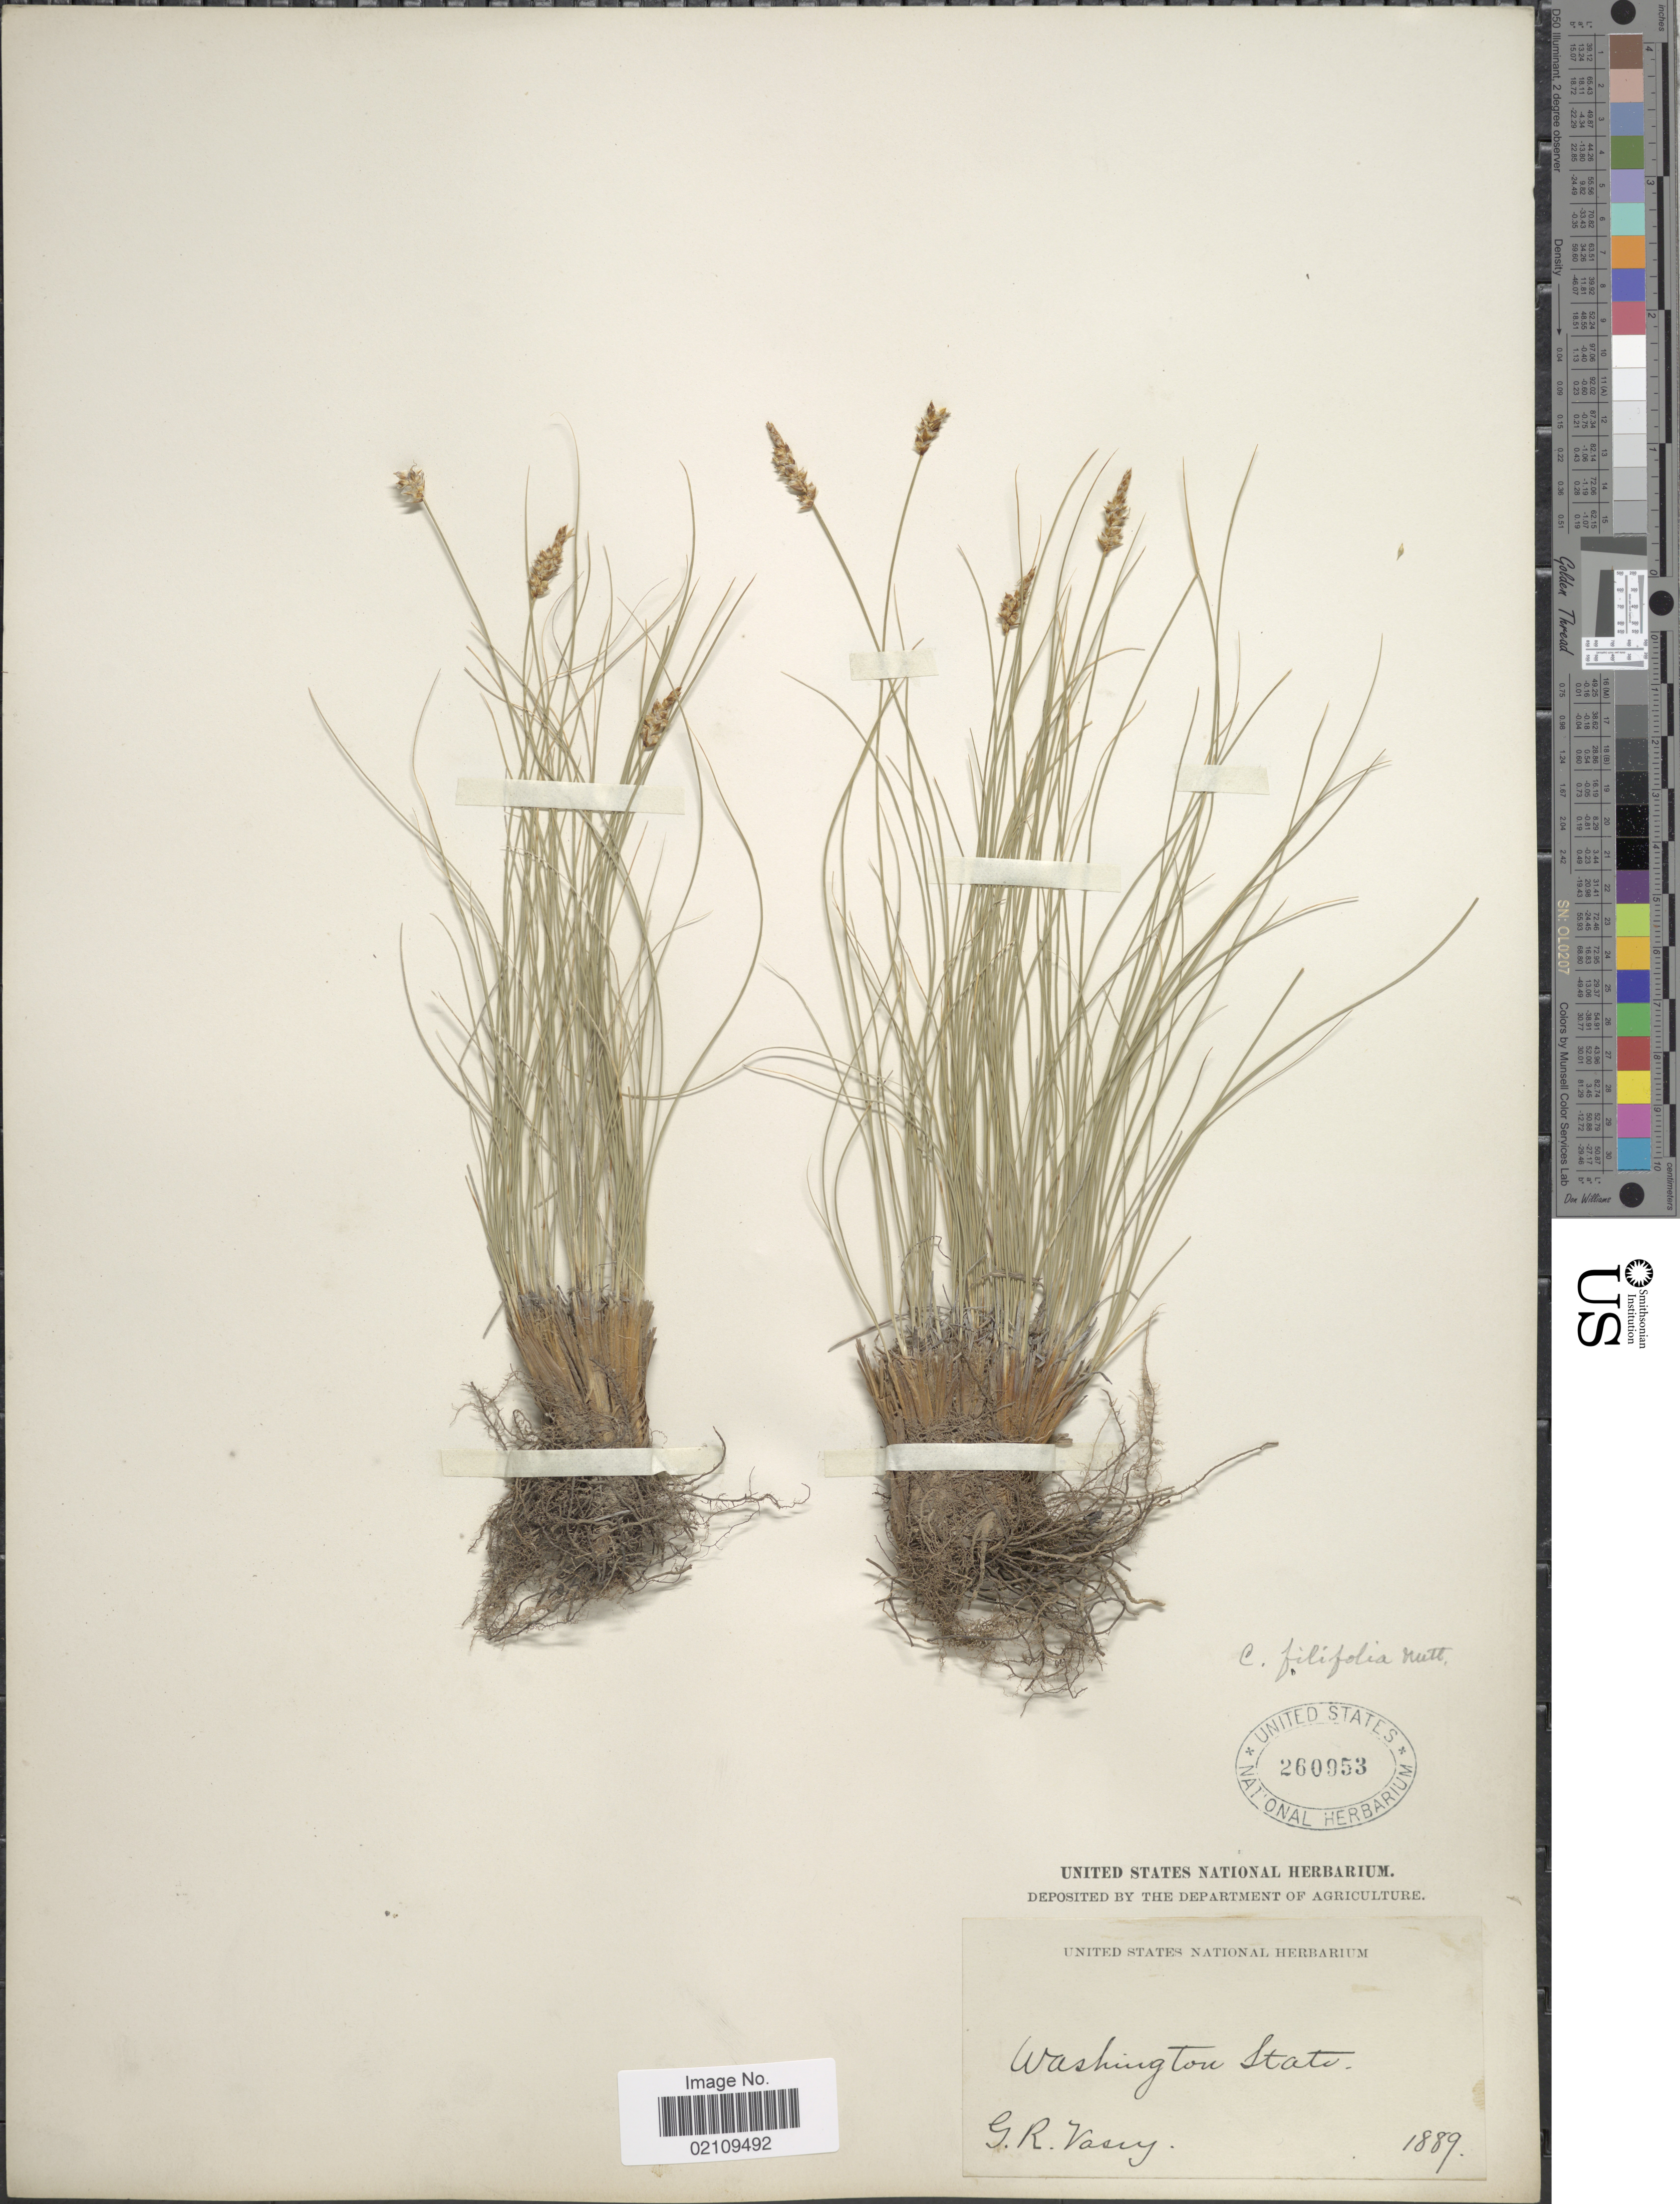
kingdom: Plantae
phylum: Tracheophyta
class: Liliopsida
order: Poales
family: Cyperaceae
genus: Carex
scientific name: Carex filifolia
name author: Nutt.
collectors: G. R. Vasey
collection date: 1889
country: United States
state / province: Washington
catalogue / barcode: US 260953